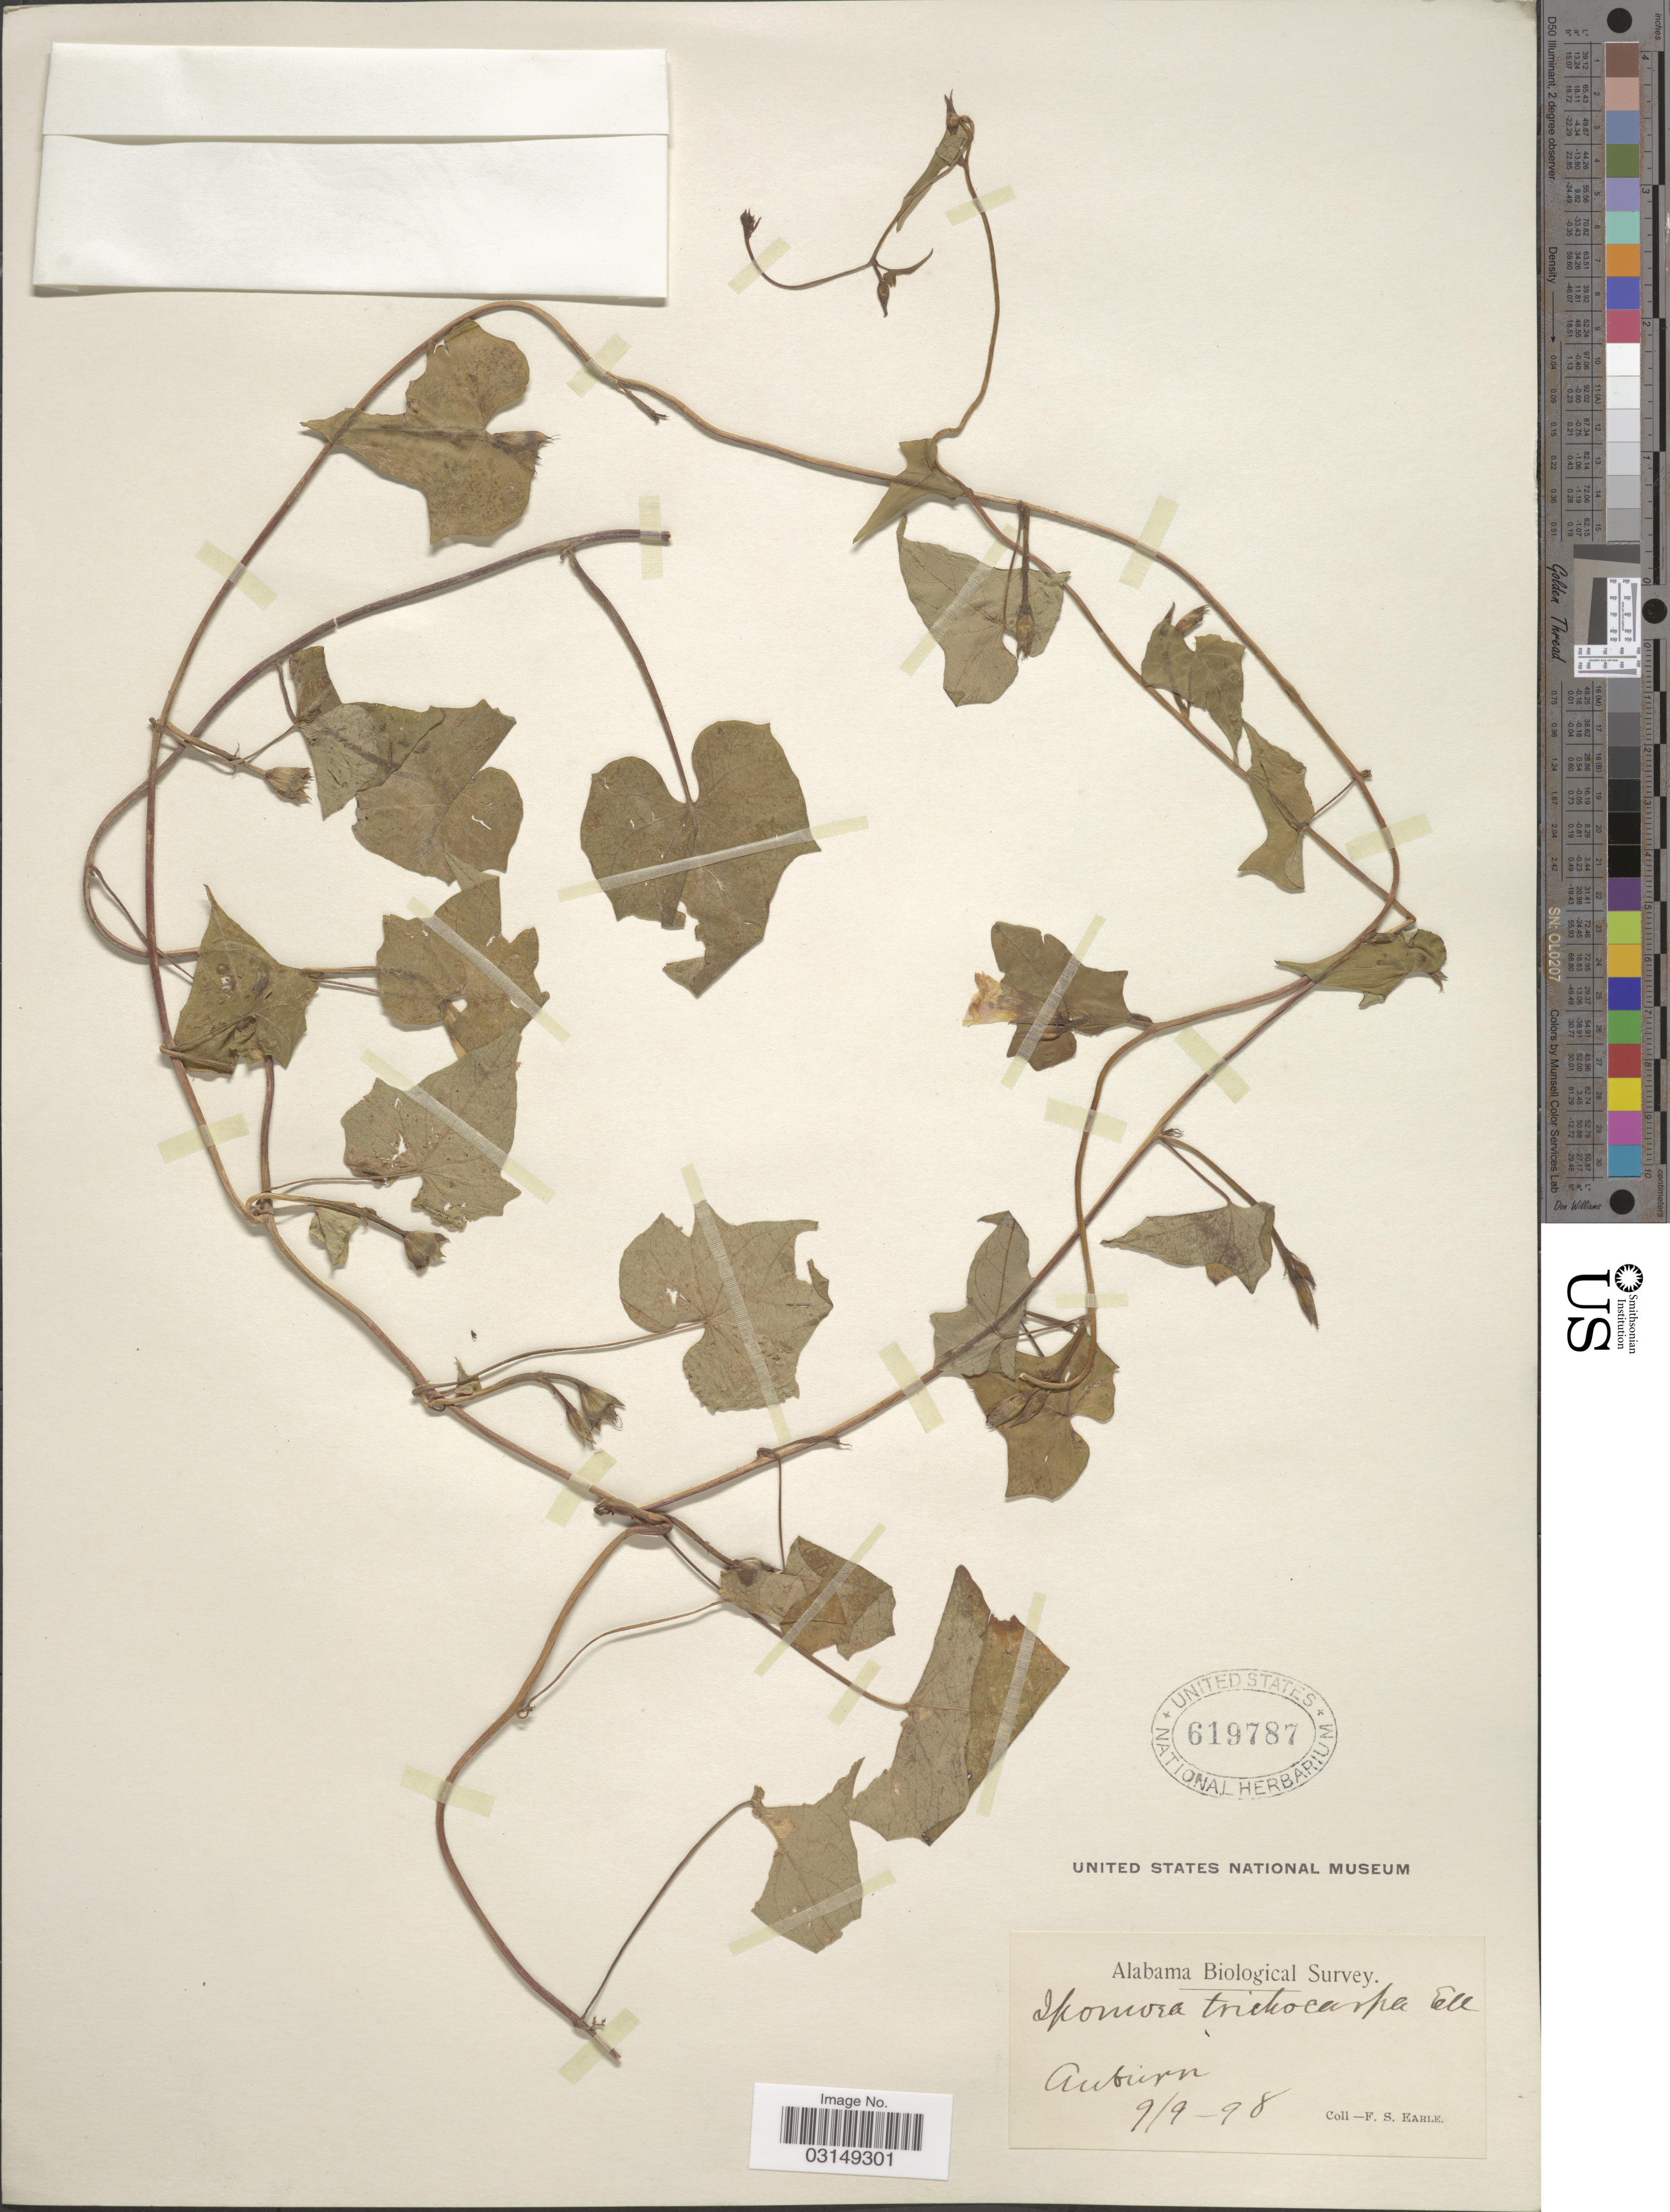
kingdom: Plantae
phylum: Tracheophyta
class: Magnoliopsida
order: Solanales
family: Convolvulaceae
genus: Ipomoea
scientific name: Ipomoea trichocarpa var. trichocarpa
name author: Elliott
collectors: F. S. Earle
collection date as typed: Transcribed d/m/y: 9/9/98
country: United States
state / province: Alabama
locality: Auburn.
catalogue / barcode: US 619787